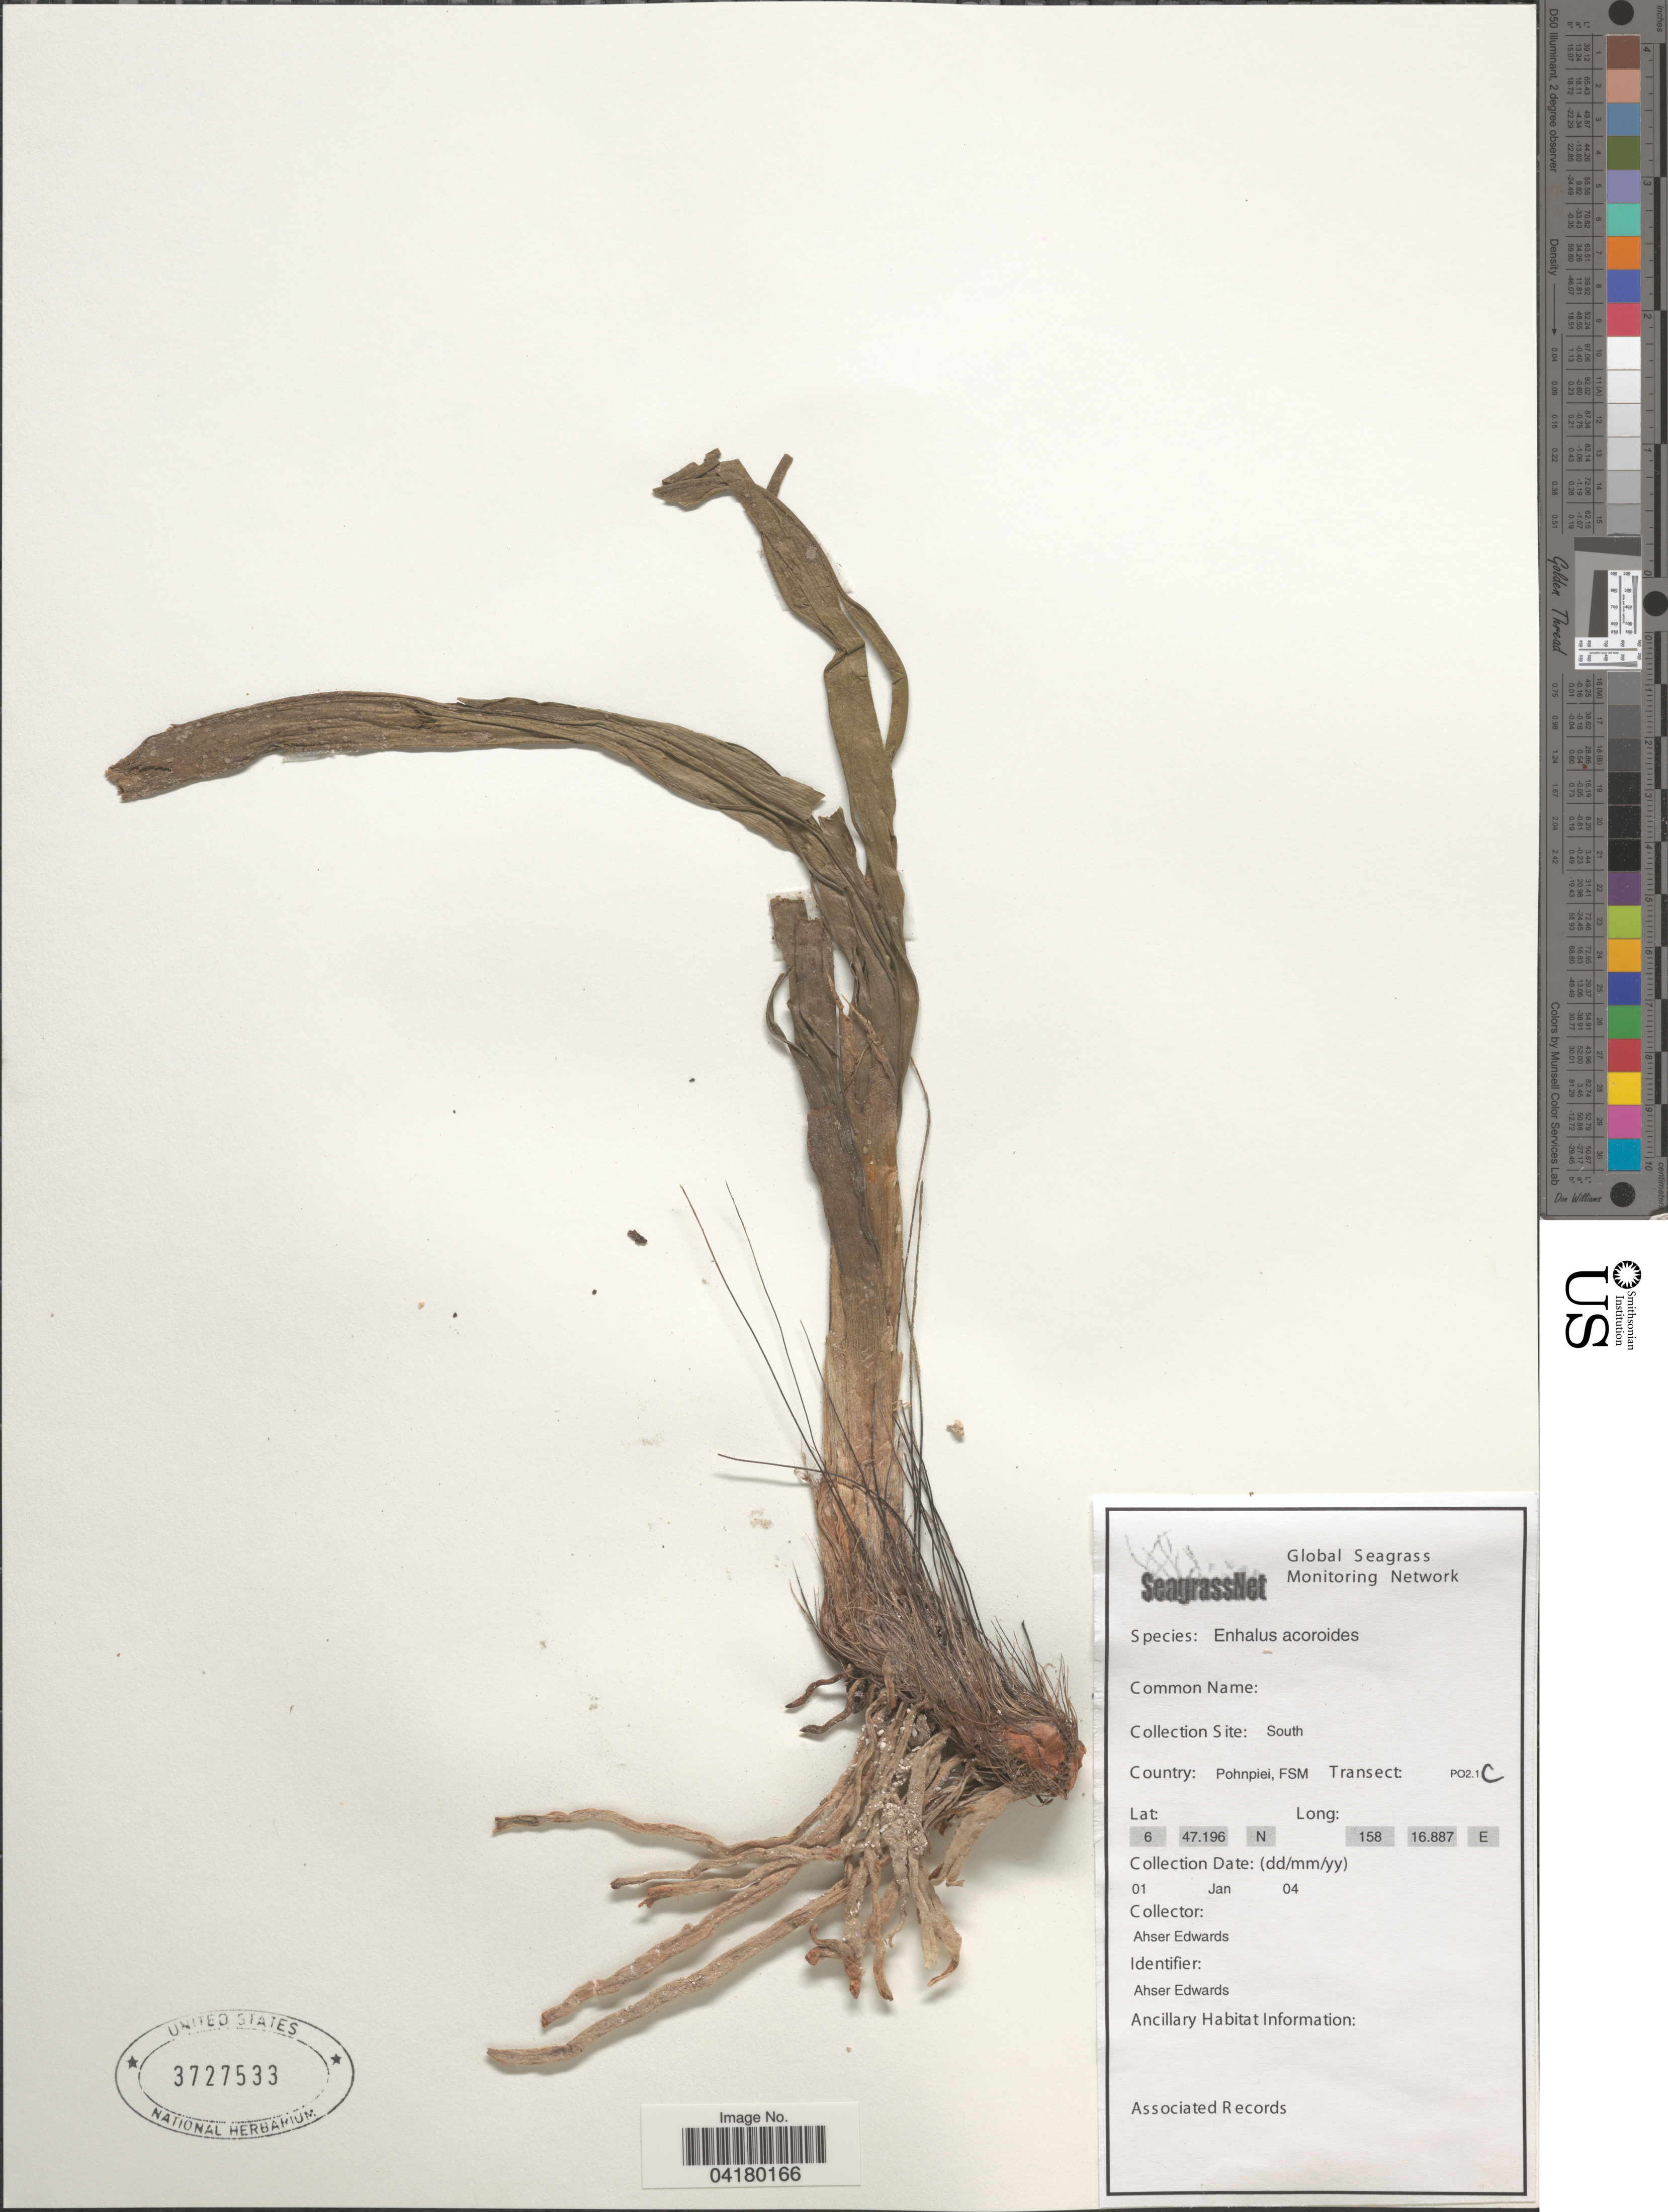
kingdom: Plantae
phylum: Tracheophyta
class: Liliopsida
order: Alismatales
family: Hydrocharitaceae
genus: Enhalus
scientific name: Enhalus acoroides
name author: (L. f.) Royle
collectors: A. Edwards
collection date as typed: Transcribed d/m/y: 1/1/4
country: Micronesia, Federated States of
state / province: Pohnpei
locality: Collection Site: South. Country: Pohnpiei, FSM. Transect: PO2.1C.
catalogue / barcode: US 3727533